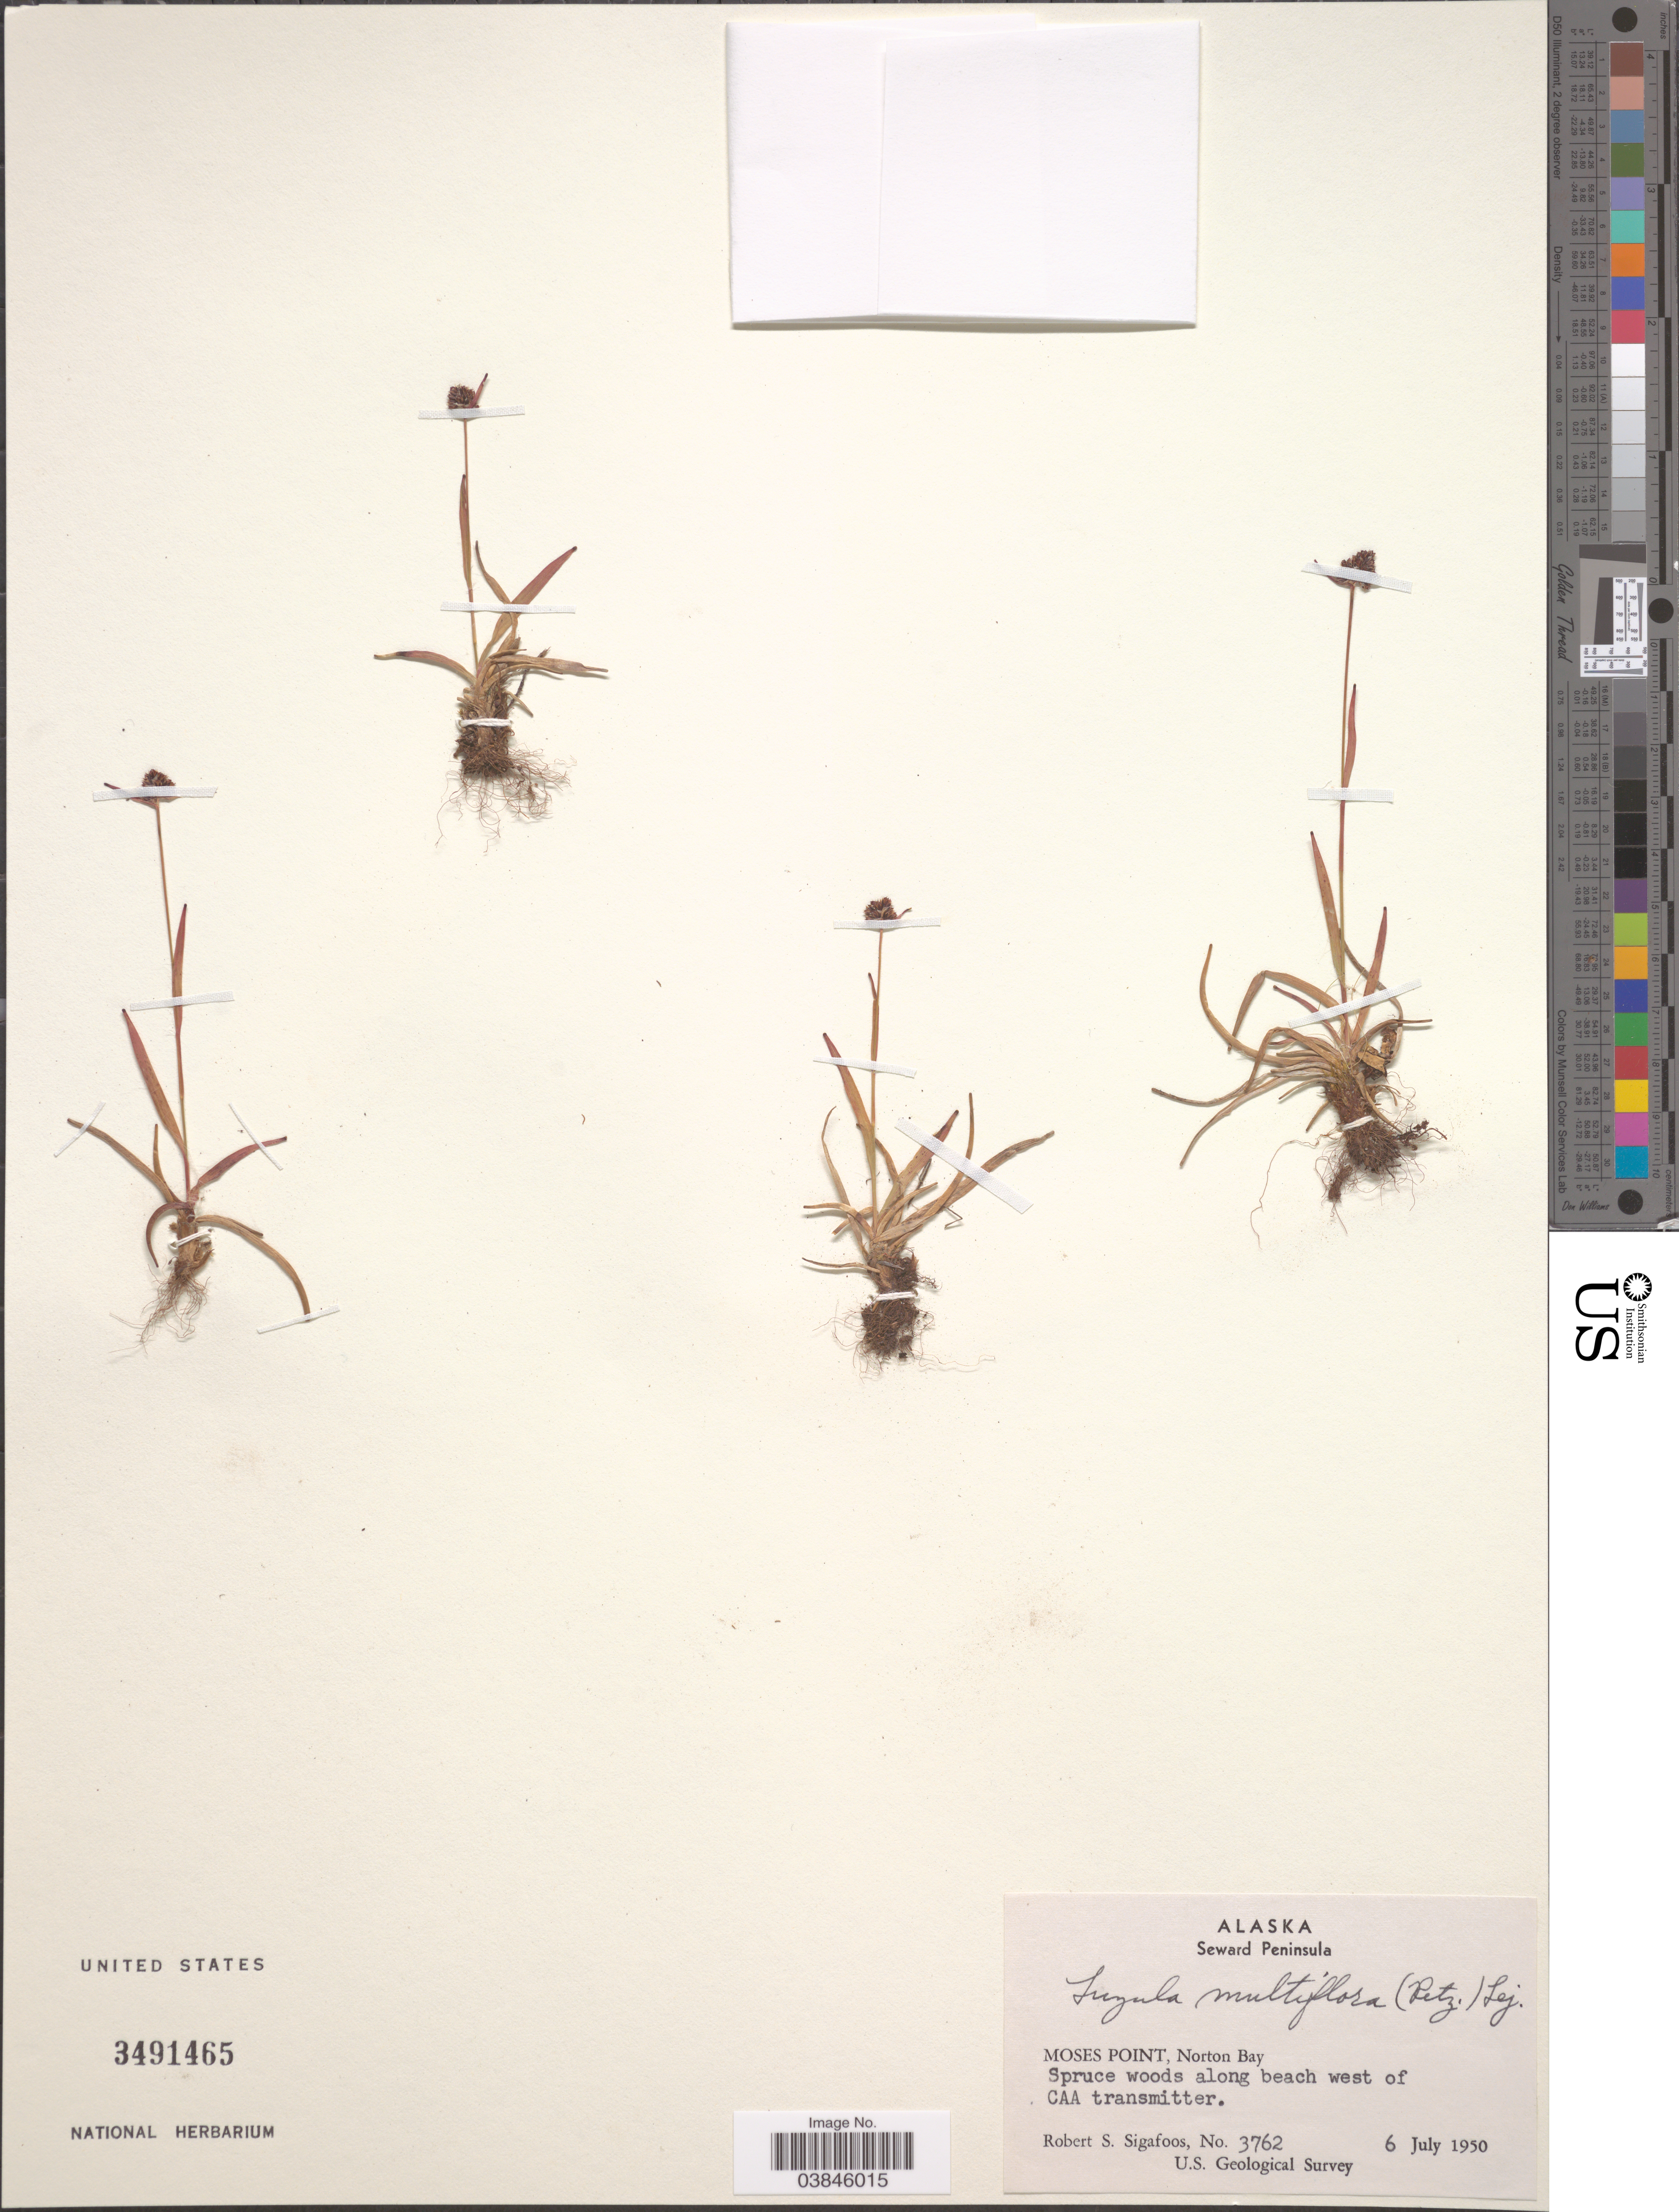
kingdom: Plantae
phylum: Tracheophyta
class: Liliopsida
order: Poales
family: Juncaceae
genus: Luzula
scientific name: Luzula multiflora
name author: (Ehrh.) Lej.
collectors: R. Sigafoos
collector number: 3762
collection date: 1950-07-06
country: United States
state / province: Alaska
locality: Seward Peninsula. Moses Point, Norton Bay. Spruce woods along beach west of CAA transmitter.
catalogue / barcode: US 3491465